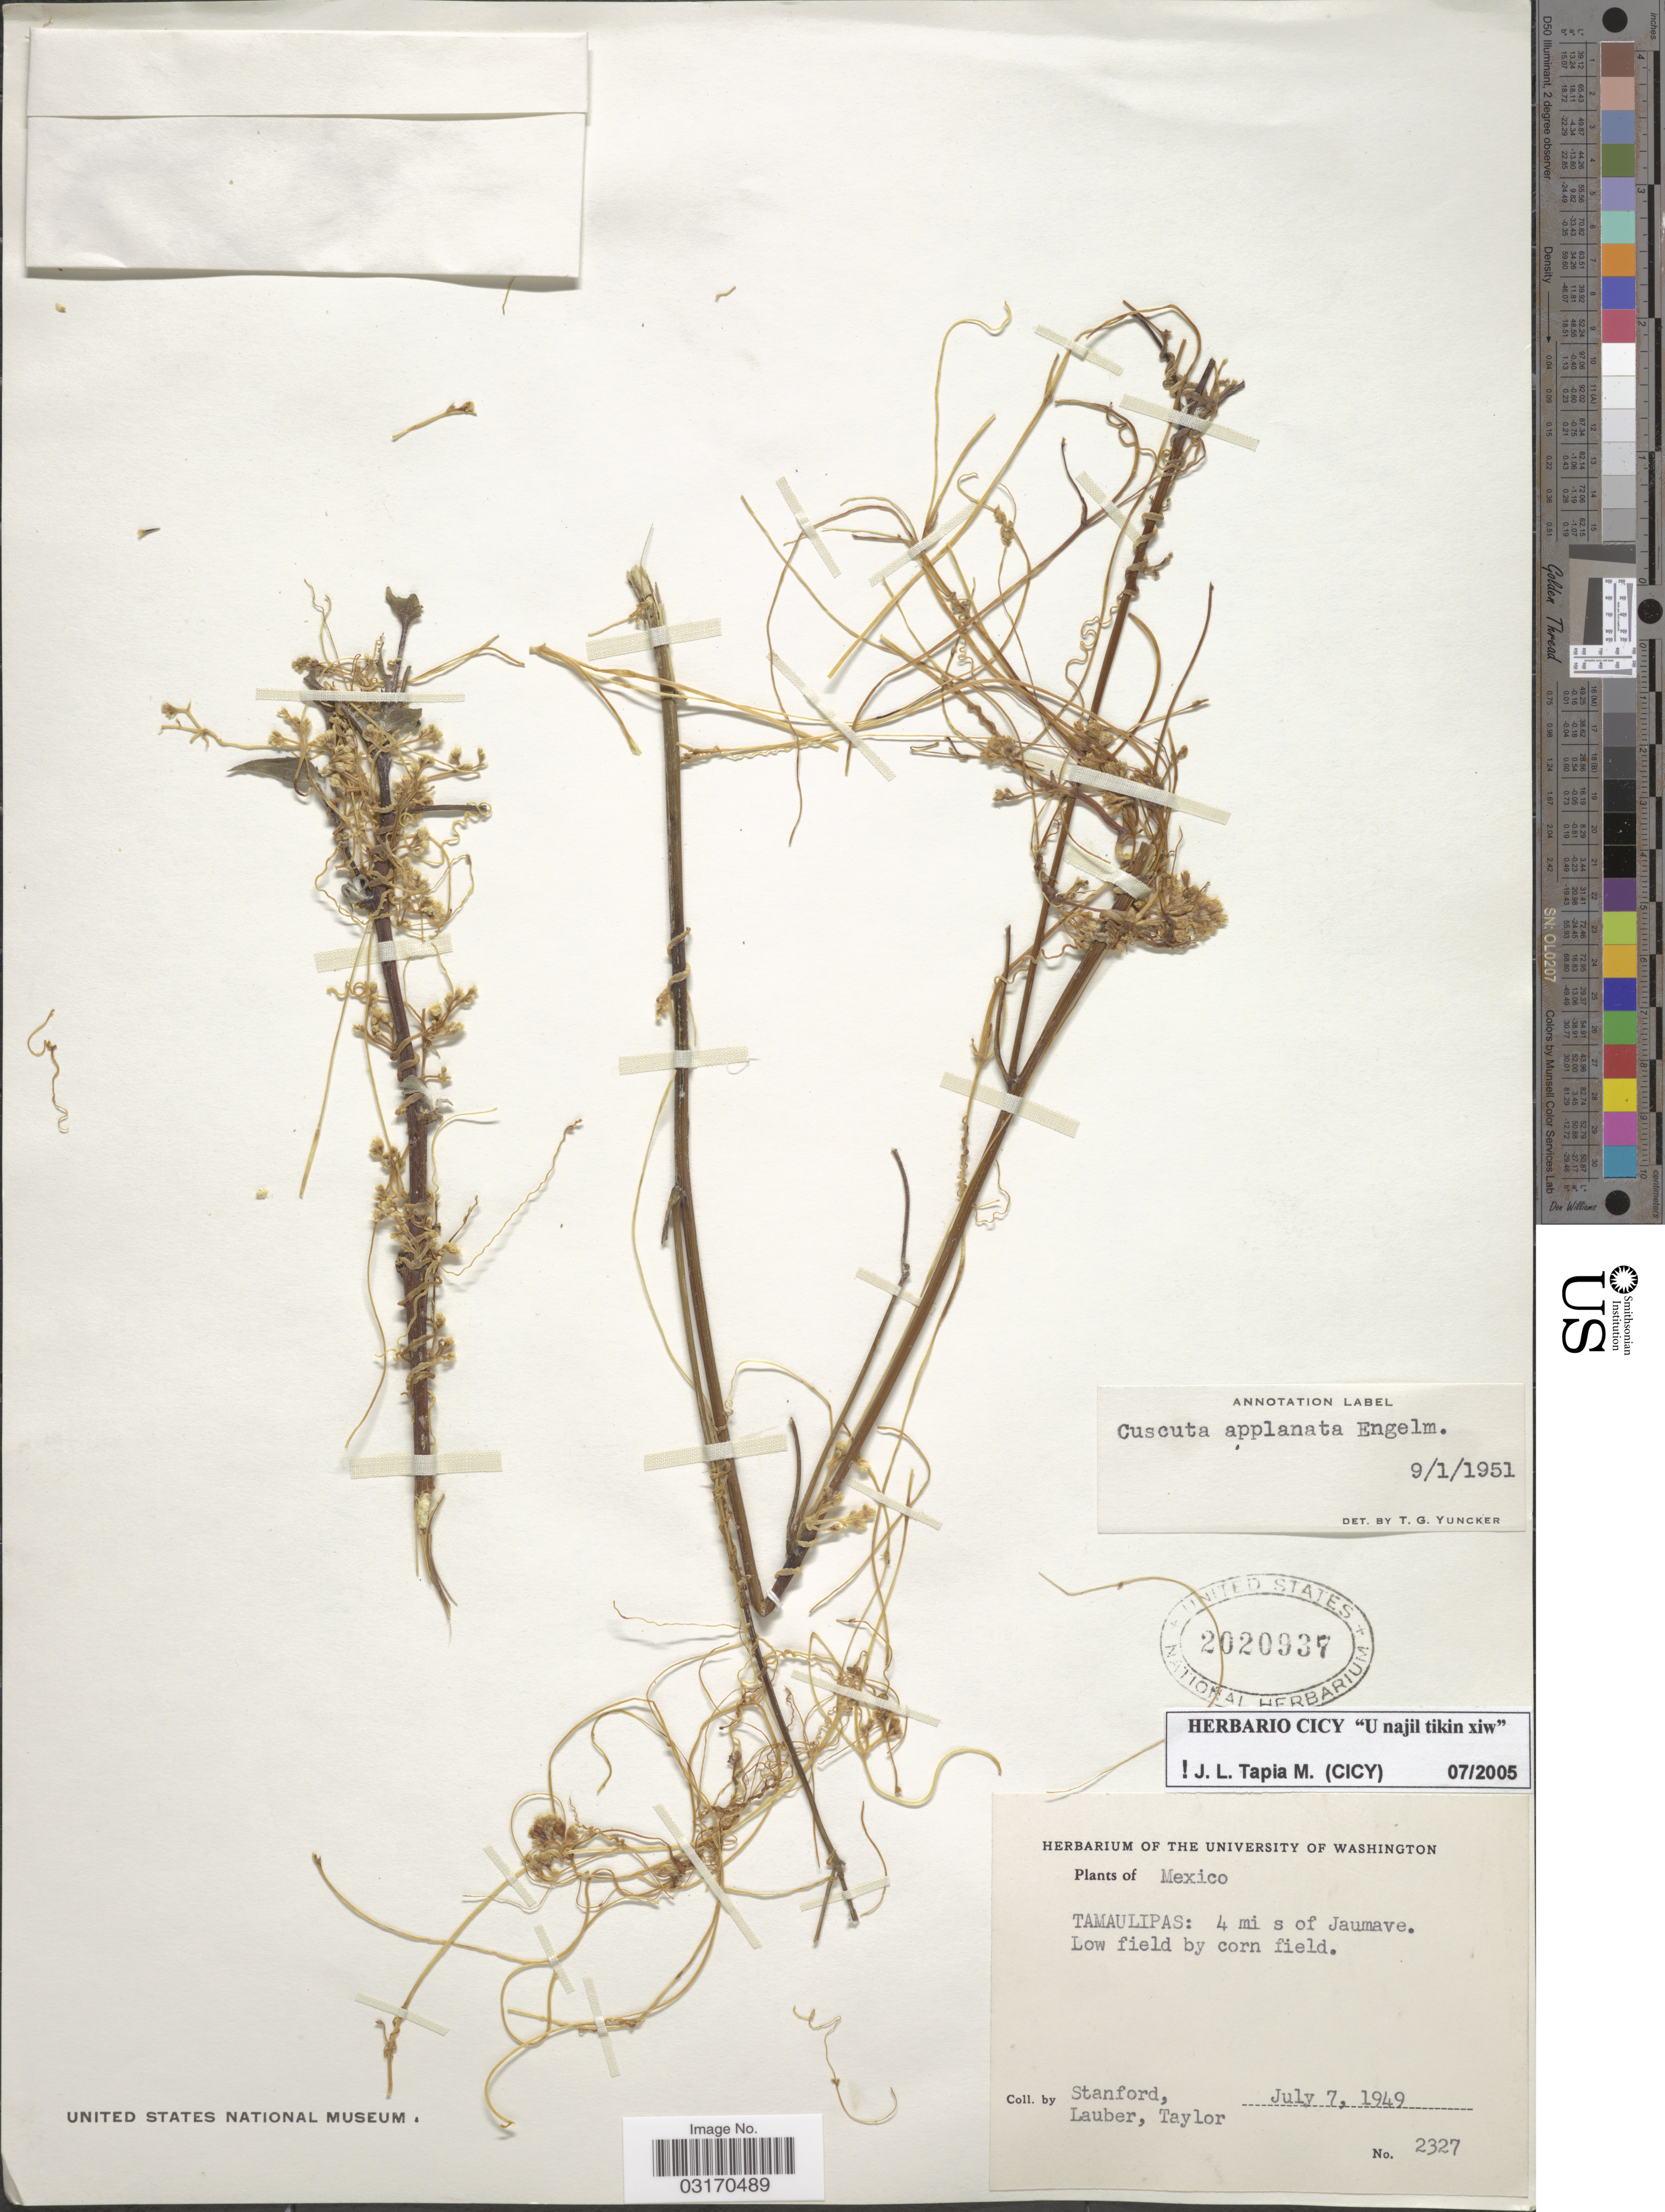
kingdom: Plantae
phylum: Tracheophyta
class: Magnoliopsida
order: Solanales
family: Convolvulaceae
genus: Cuscuta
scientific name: Cuscuta applanata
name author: Engelm.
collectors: Standford, -. Lauber & -. Taylor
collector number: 2327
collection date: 1949-07-07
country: Mexico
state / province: Tamaulipas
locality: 4 mi s of Jaumave.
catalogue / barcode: US 2020937